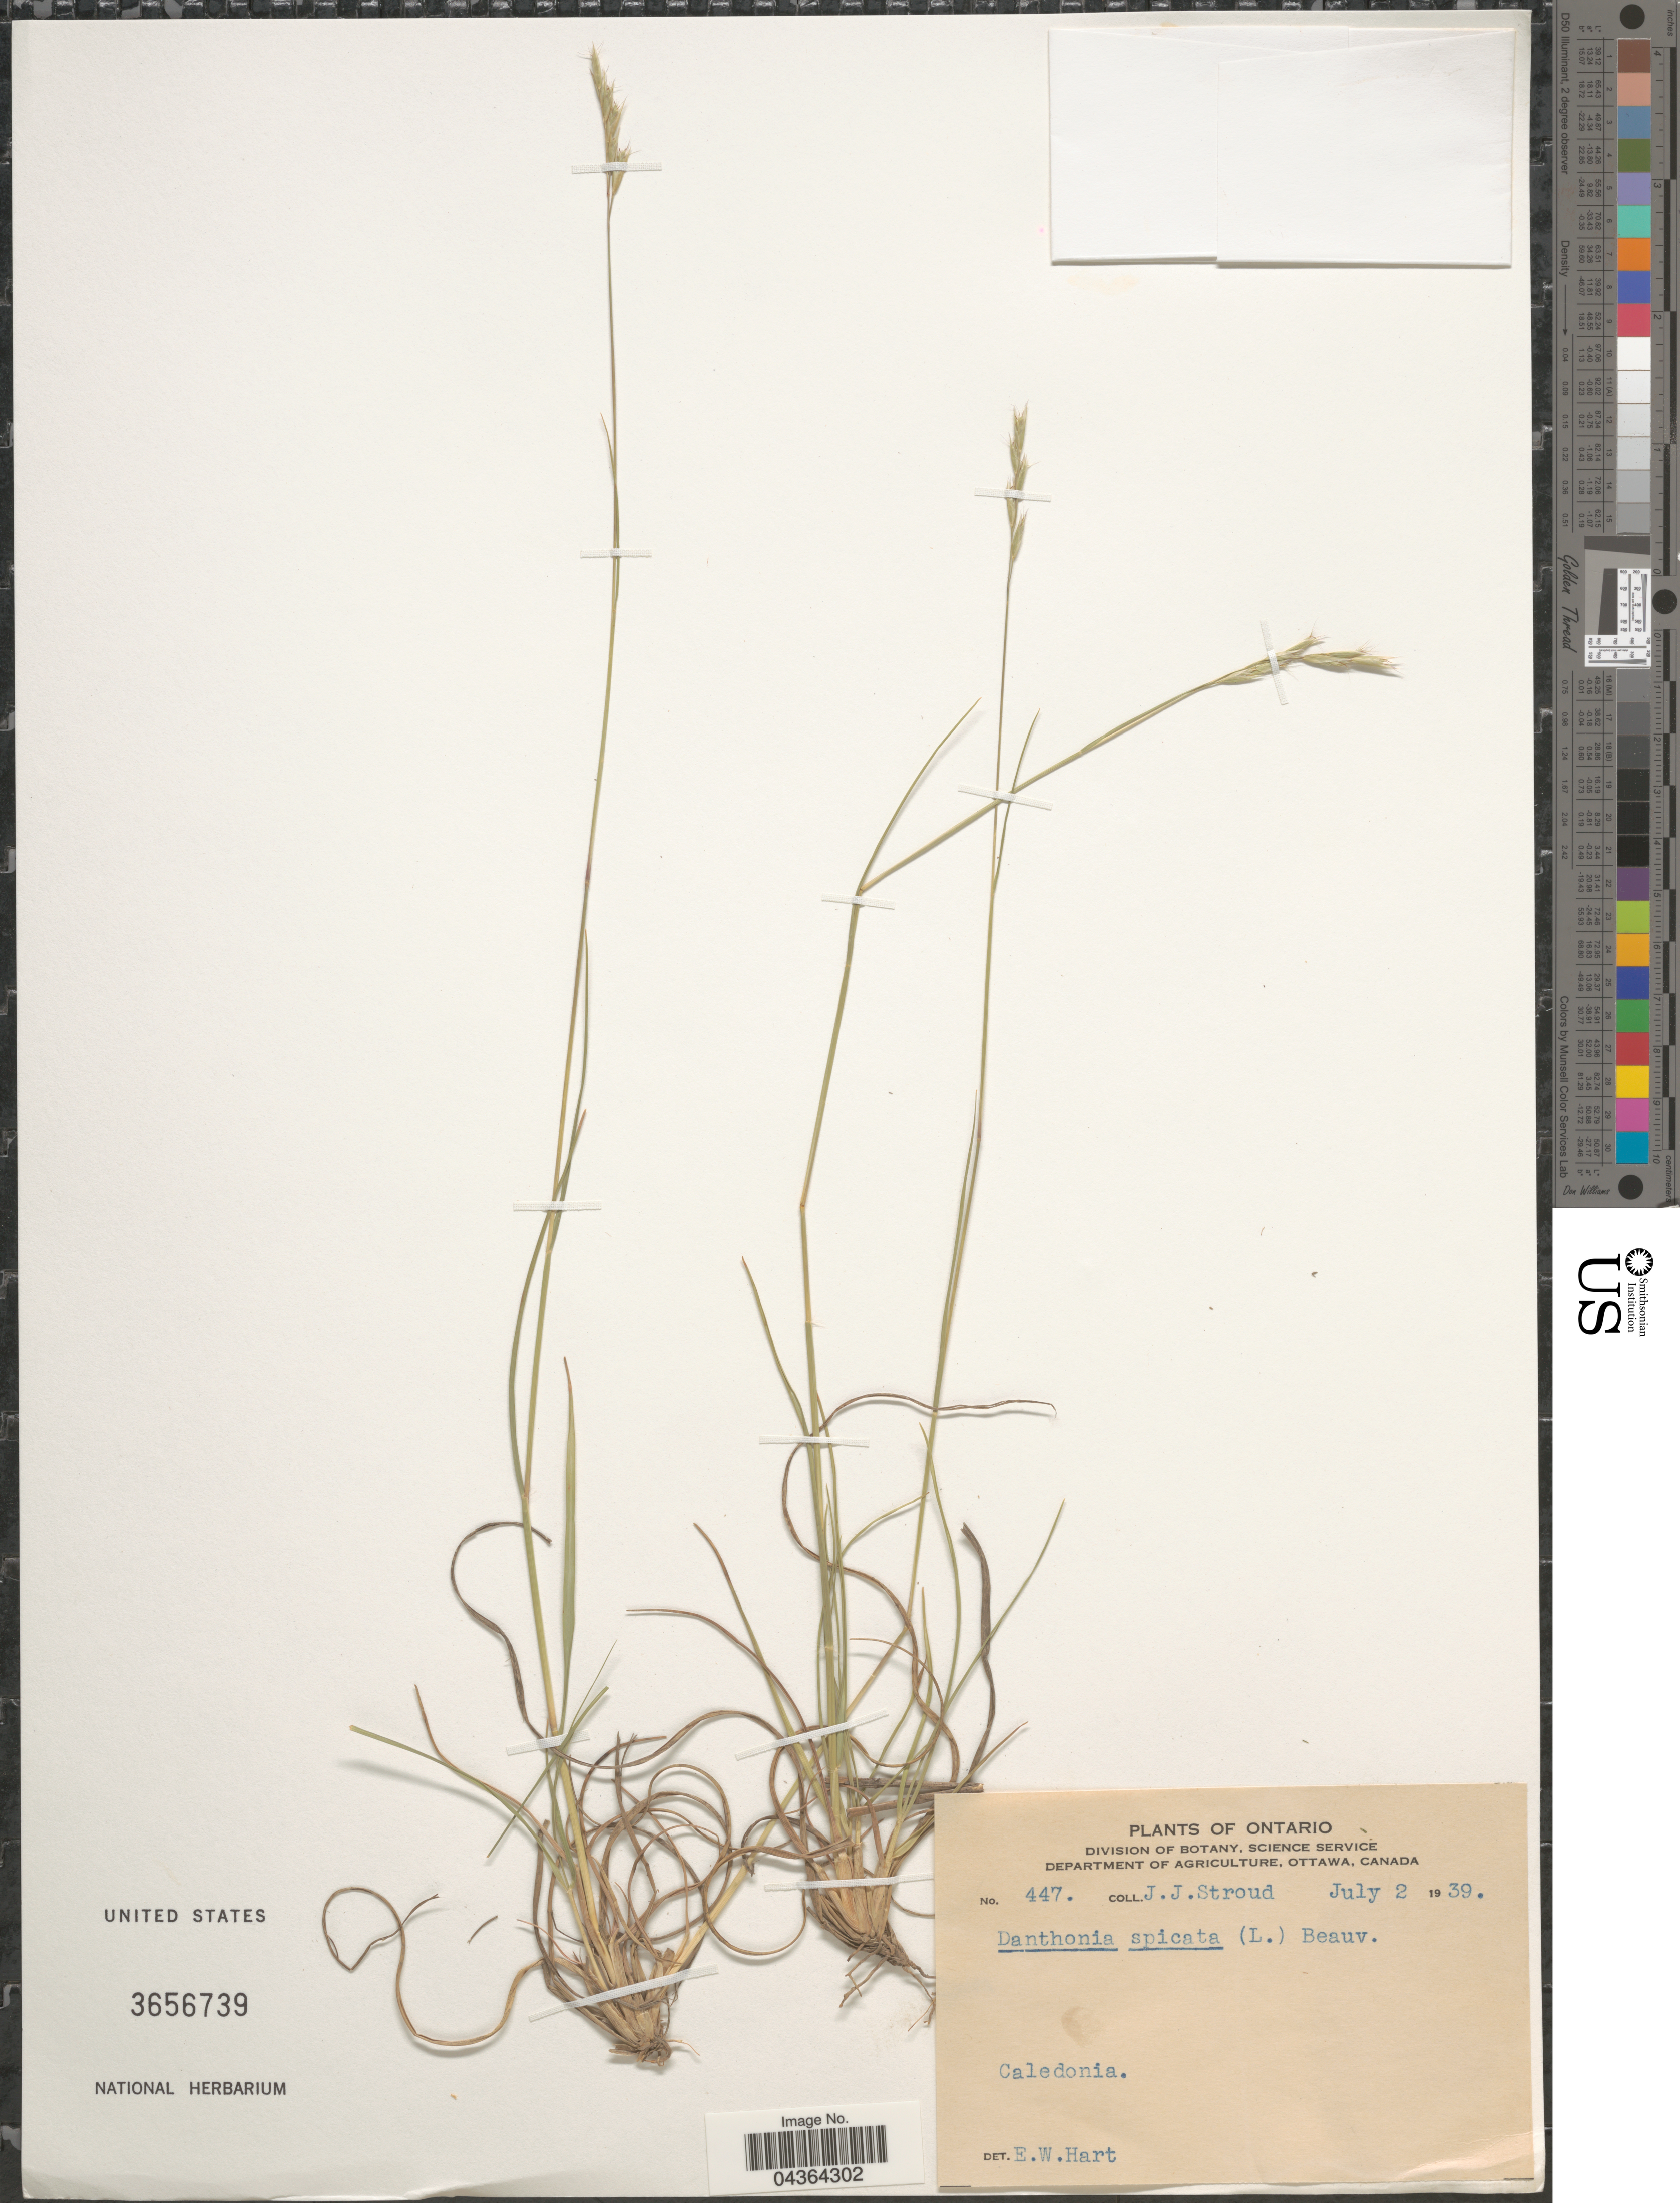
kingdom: Plantae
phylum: Tracheophyta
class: Liliopsida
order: Poales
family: Poaceae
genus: Danthonia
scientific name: Danthonia spicata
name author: (L.) P. Beauv. ex Roem. & Schult.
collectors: J. Stroud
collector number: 447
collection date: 1939-07-02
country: Canada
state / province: Ontario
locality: Caledonia.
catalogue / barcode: US 3656739